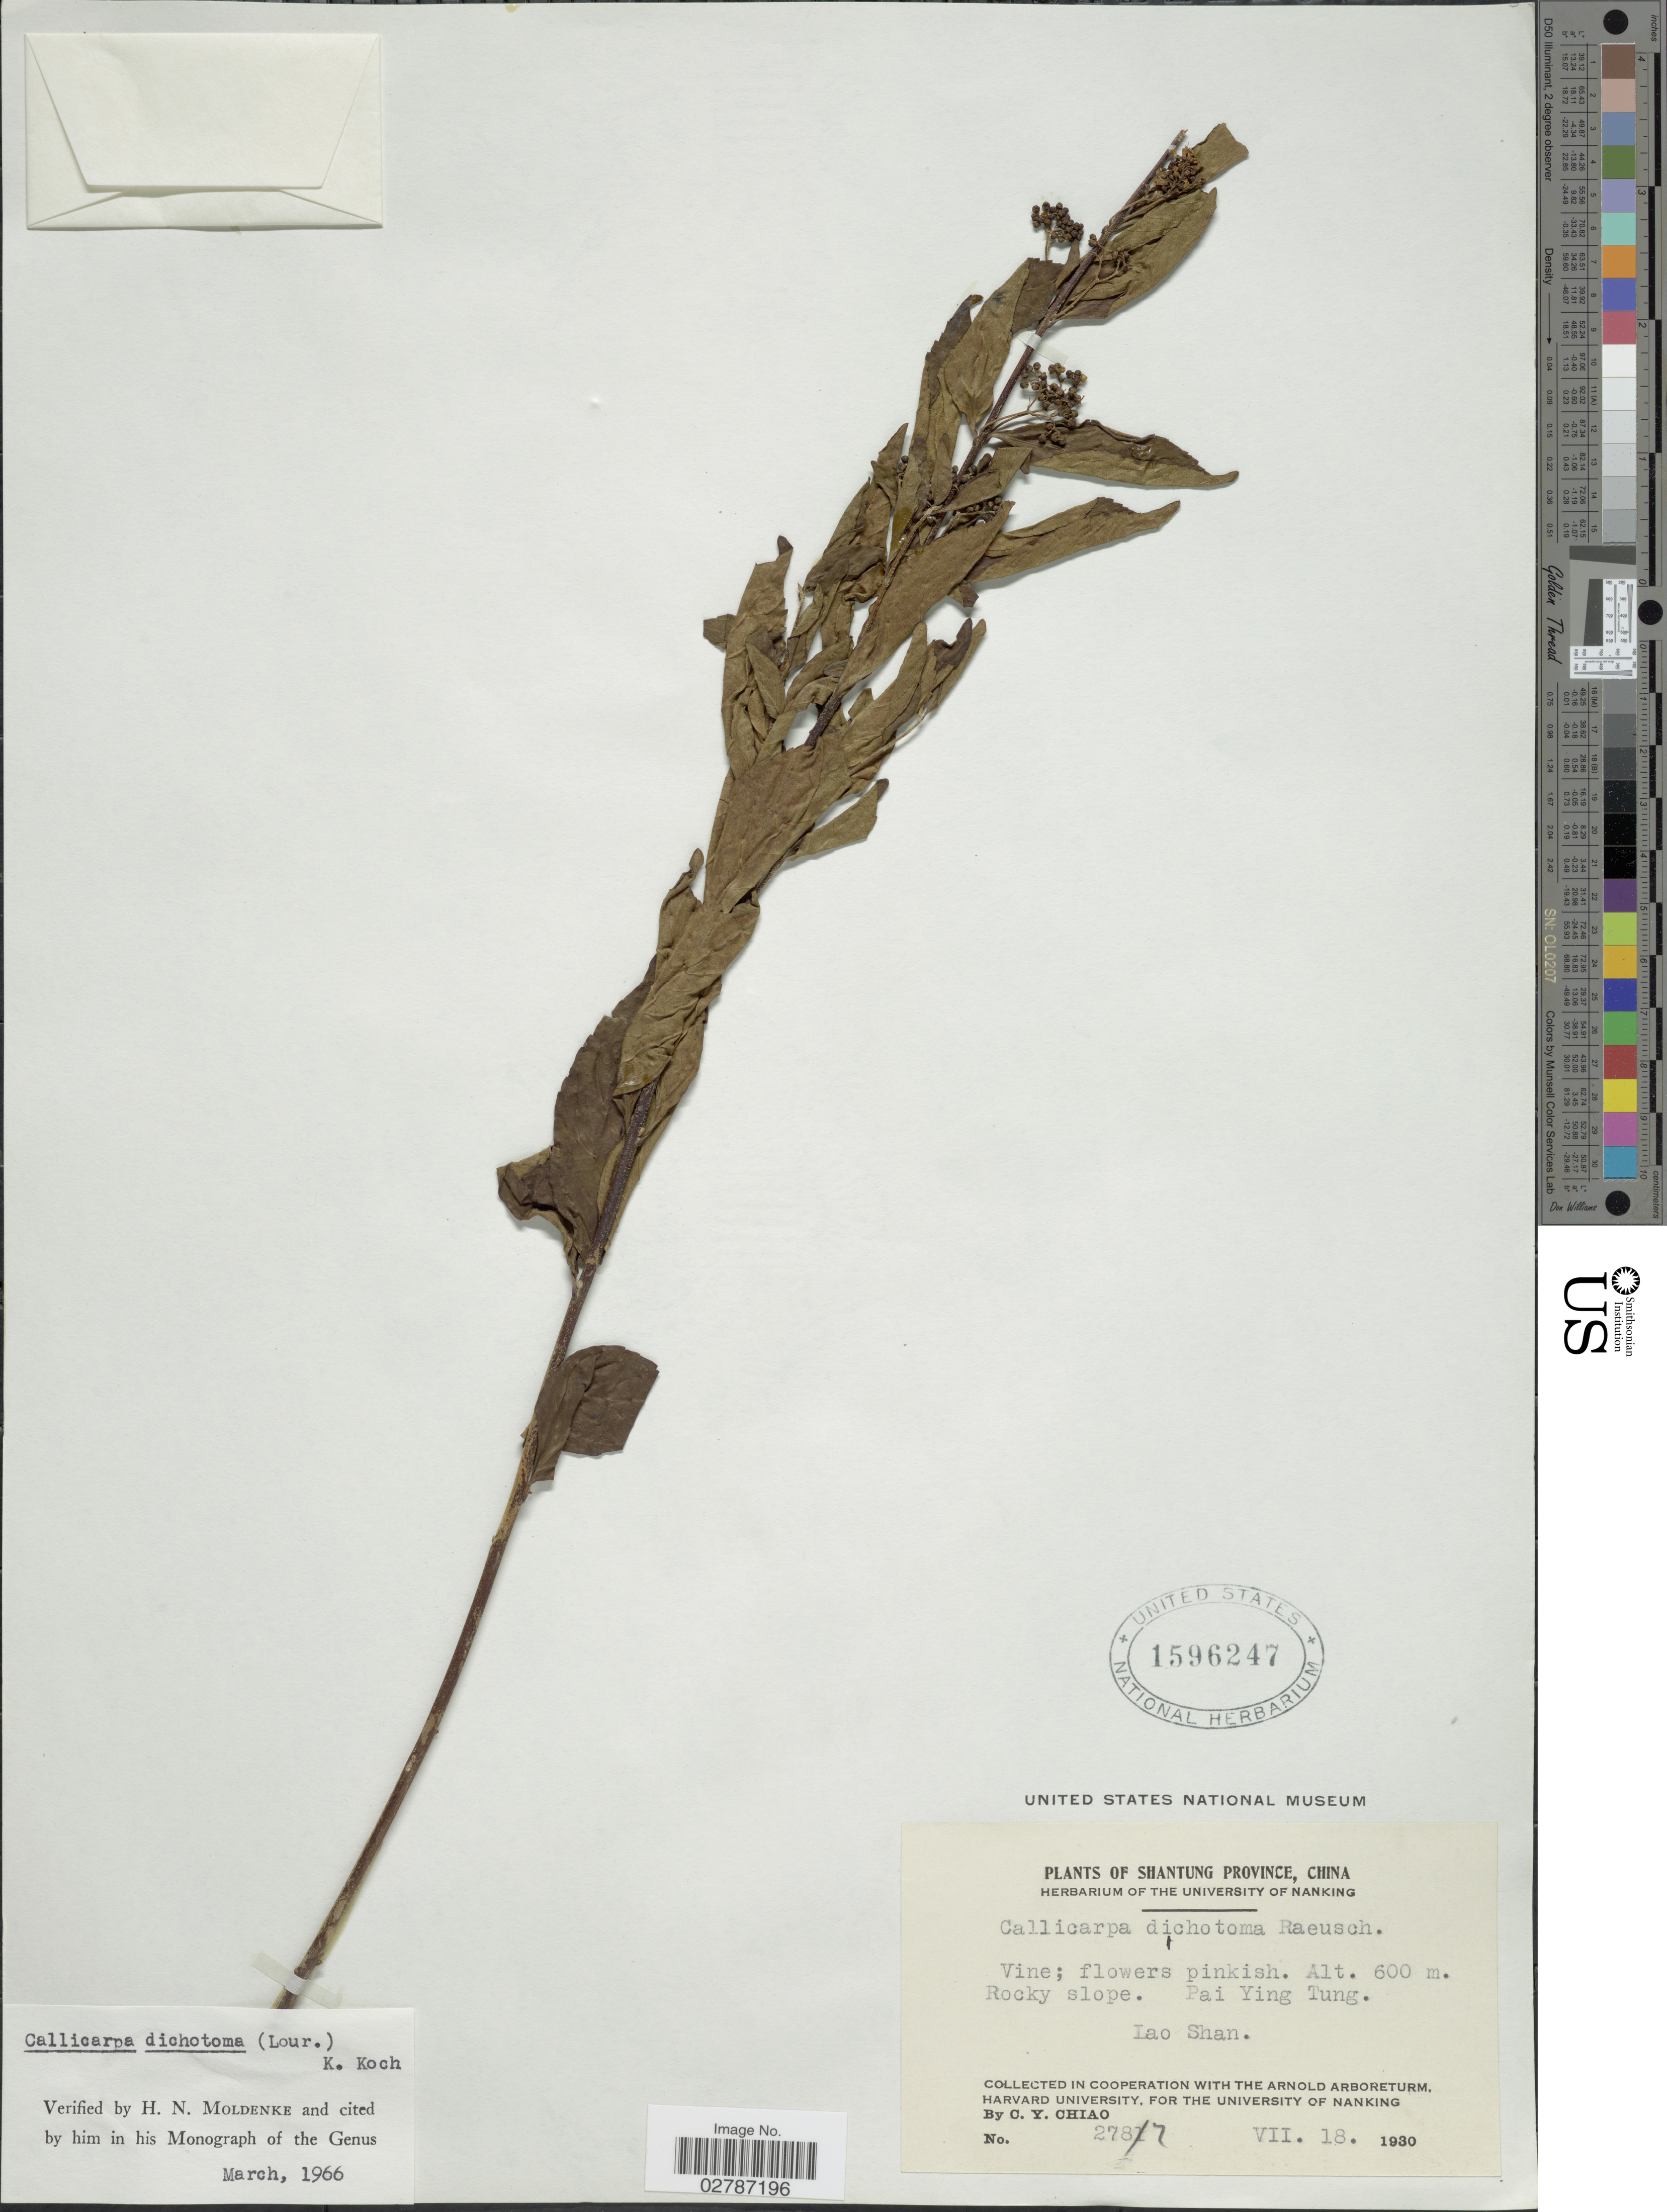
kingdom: Plantae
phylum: Tracheophyta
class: Magnoliopsida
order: Lamiales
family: Lamiaceae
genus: Callicarpa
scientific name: Callicarpa dichotoma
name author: (Lour.) K. Koch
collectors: C. Y. Chiao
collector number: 2787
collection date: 1930-07-18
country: China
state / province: Shandong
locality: Shantung Province. Pai Ying Tung. Lao Shan.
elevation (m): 600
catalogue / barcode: US 1596247